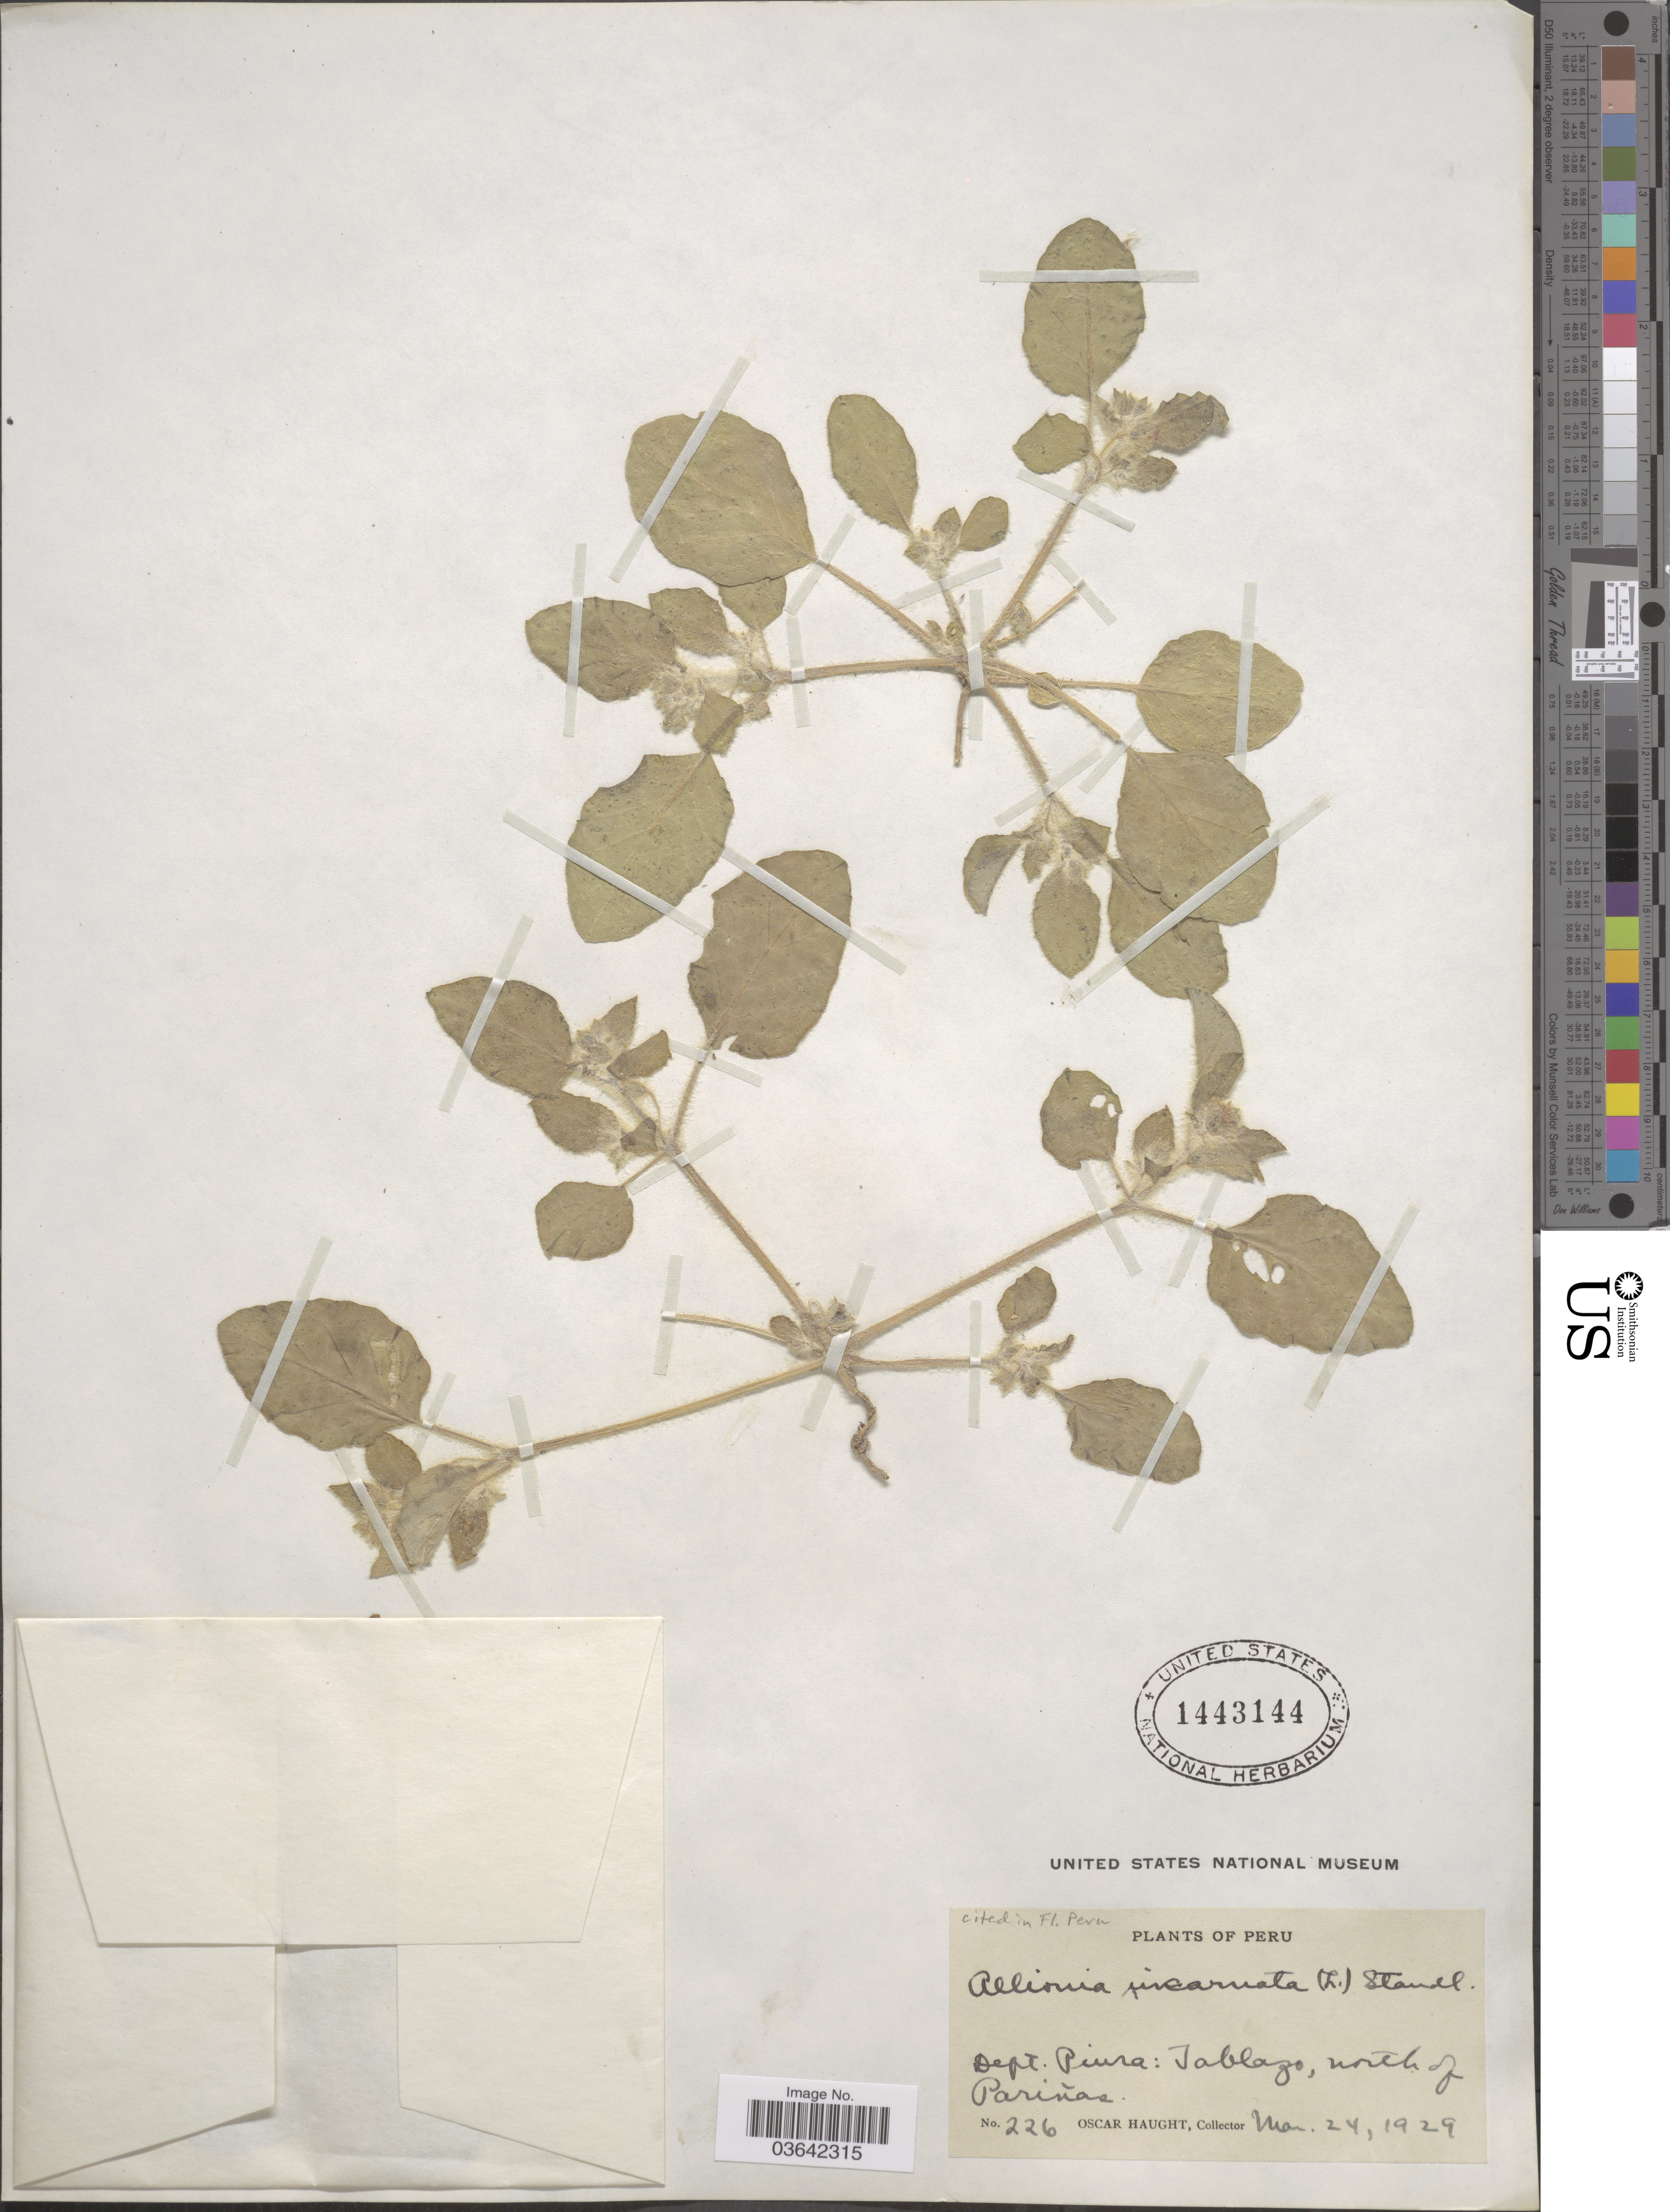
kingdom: Plantae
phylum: Tracheophyta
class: Magnoliopsida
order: Caryophyllales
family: Nyctaginaceae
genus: Allionia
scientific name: Allionia incarnata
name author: L.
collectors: O. L. Haught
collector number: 226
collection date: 1929-03-24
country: Peru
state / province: Piura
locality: Dept. Piura: Tablazo, north of Pariñas.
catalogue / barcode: US 1443144